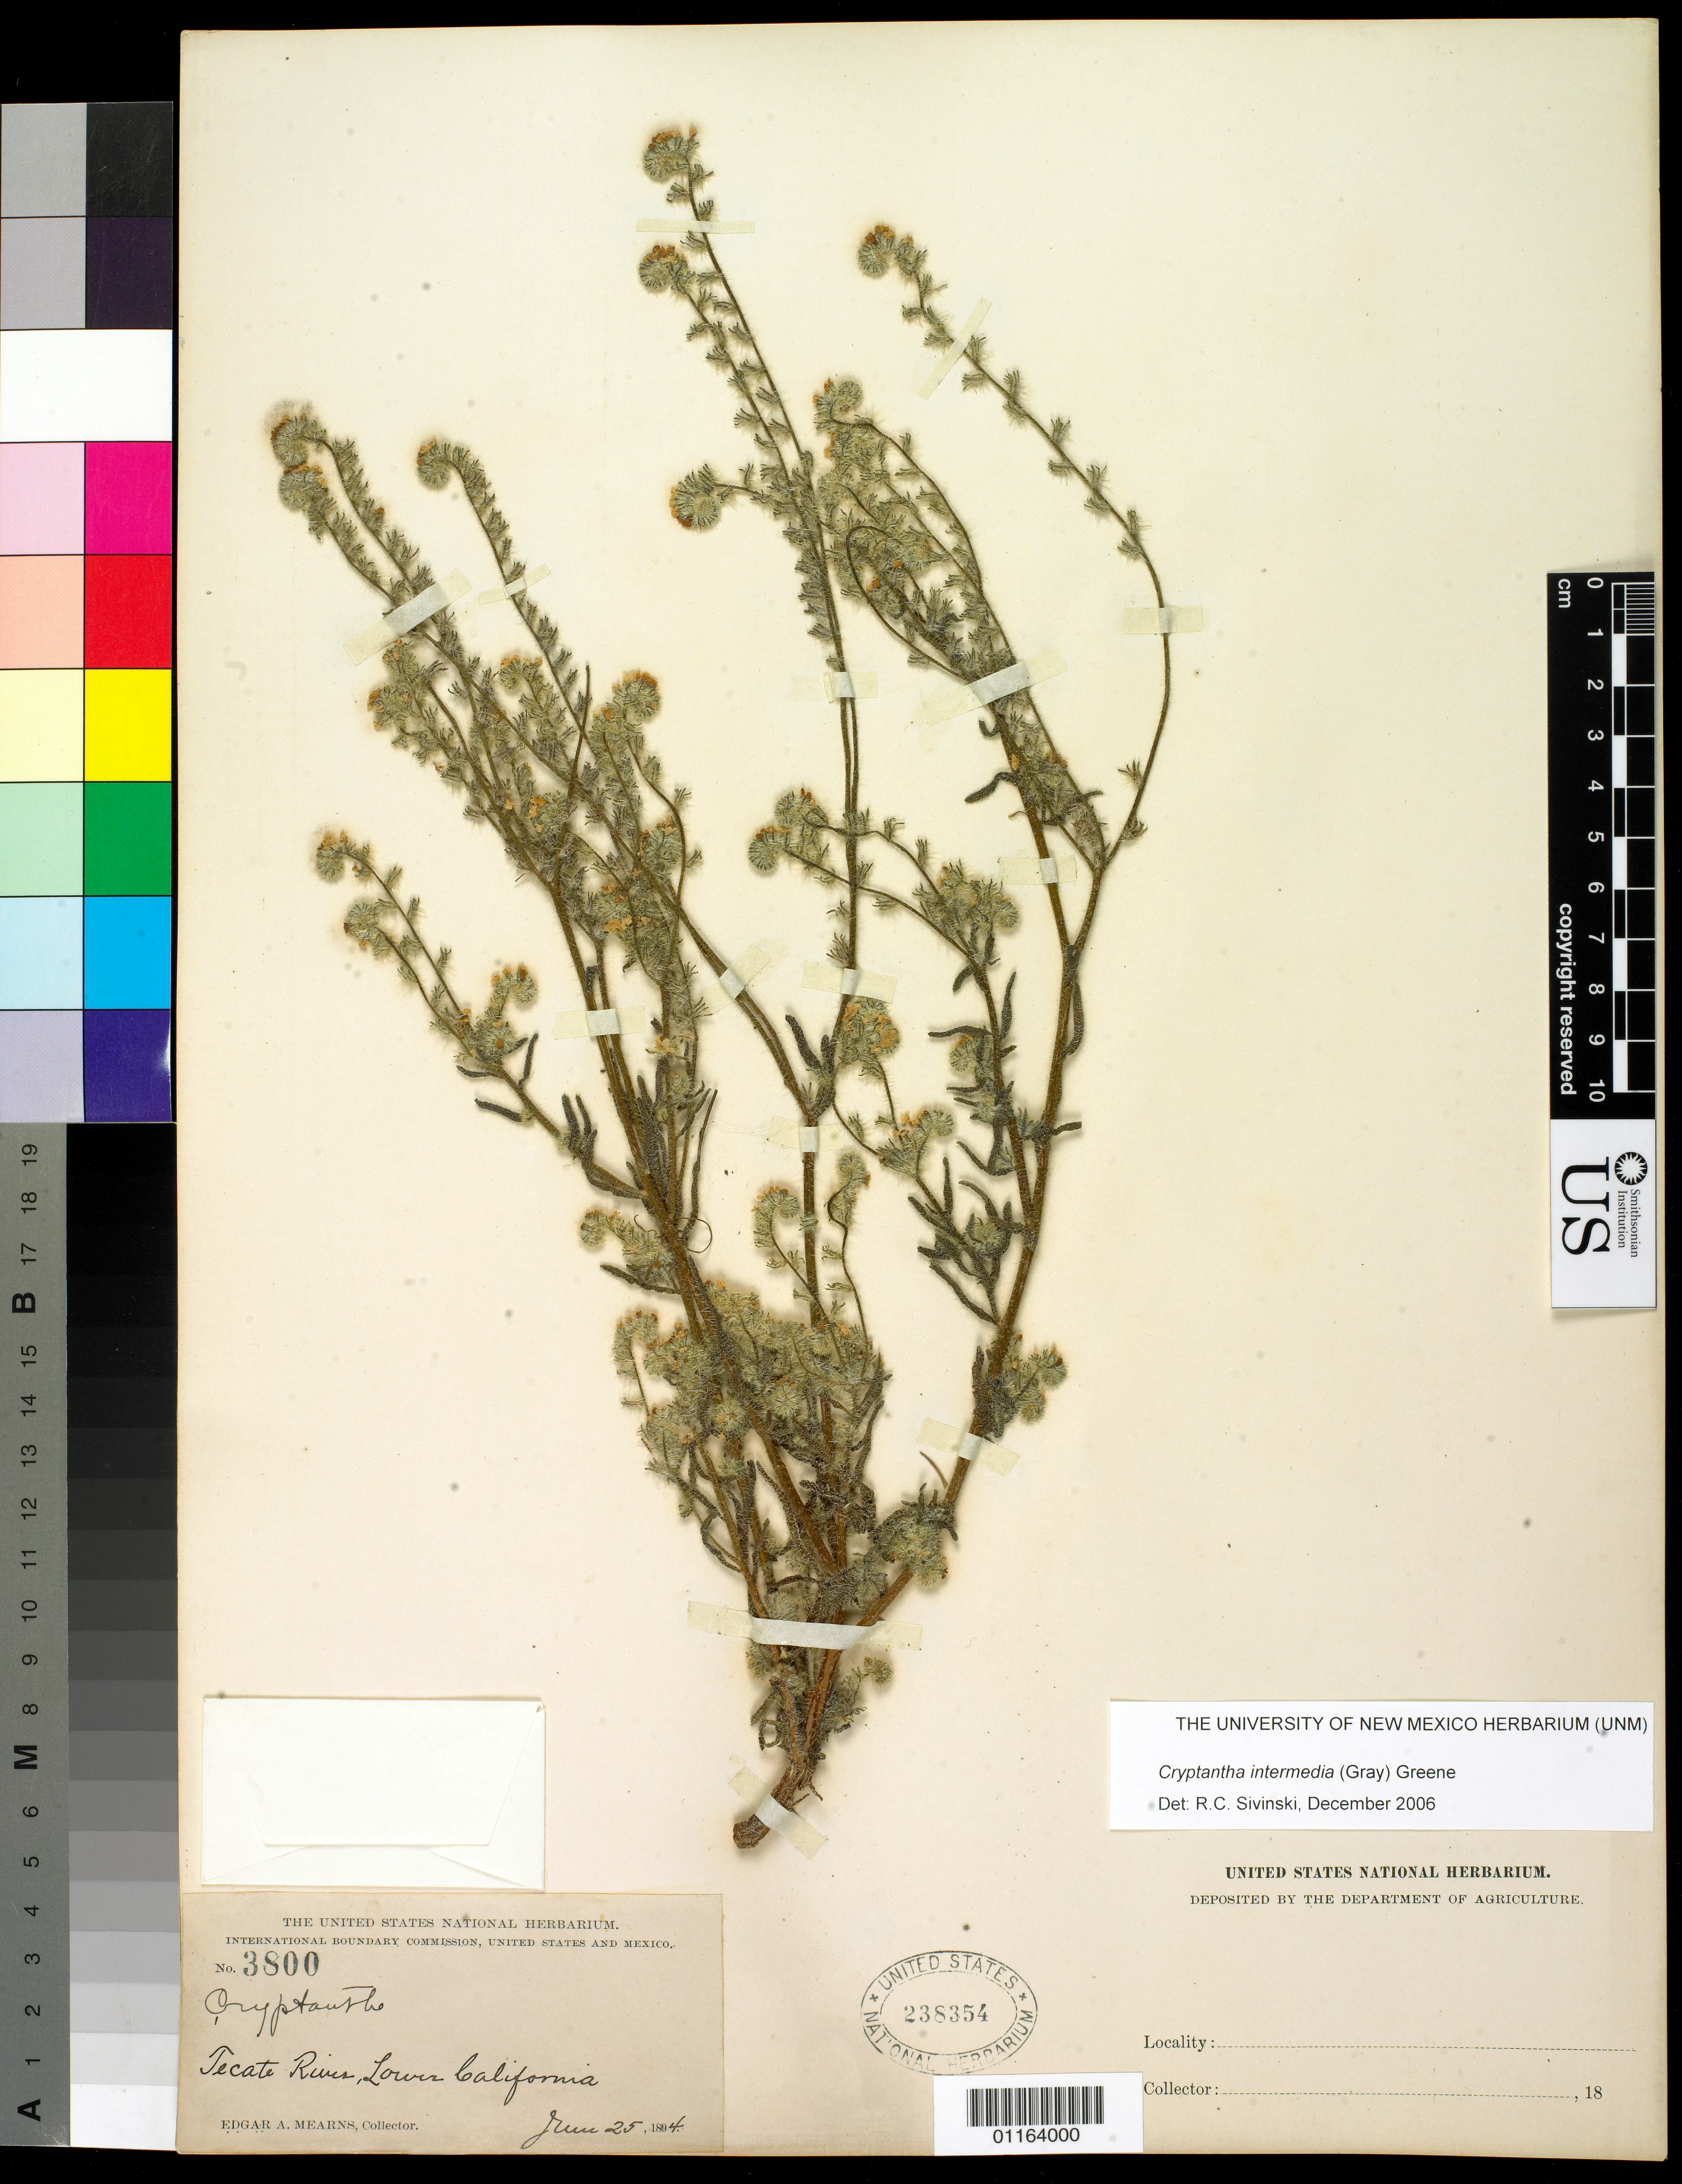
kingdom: Plantae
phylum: Tracheophyta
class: Magnoliopsida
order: Boraginales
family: Boraginaceae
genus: Cryptantha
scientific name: Cryptantha intermedia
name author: (A. Gray) Greene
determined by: Sivinski, R. C.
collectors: E. A. Mearns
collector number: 3800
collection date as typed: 25 Jun 1894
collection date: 1894-06-25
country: Mexico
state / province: Baja California Norte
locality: Tecate River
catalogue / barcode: US 238354